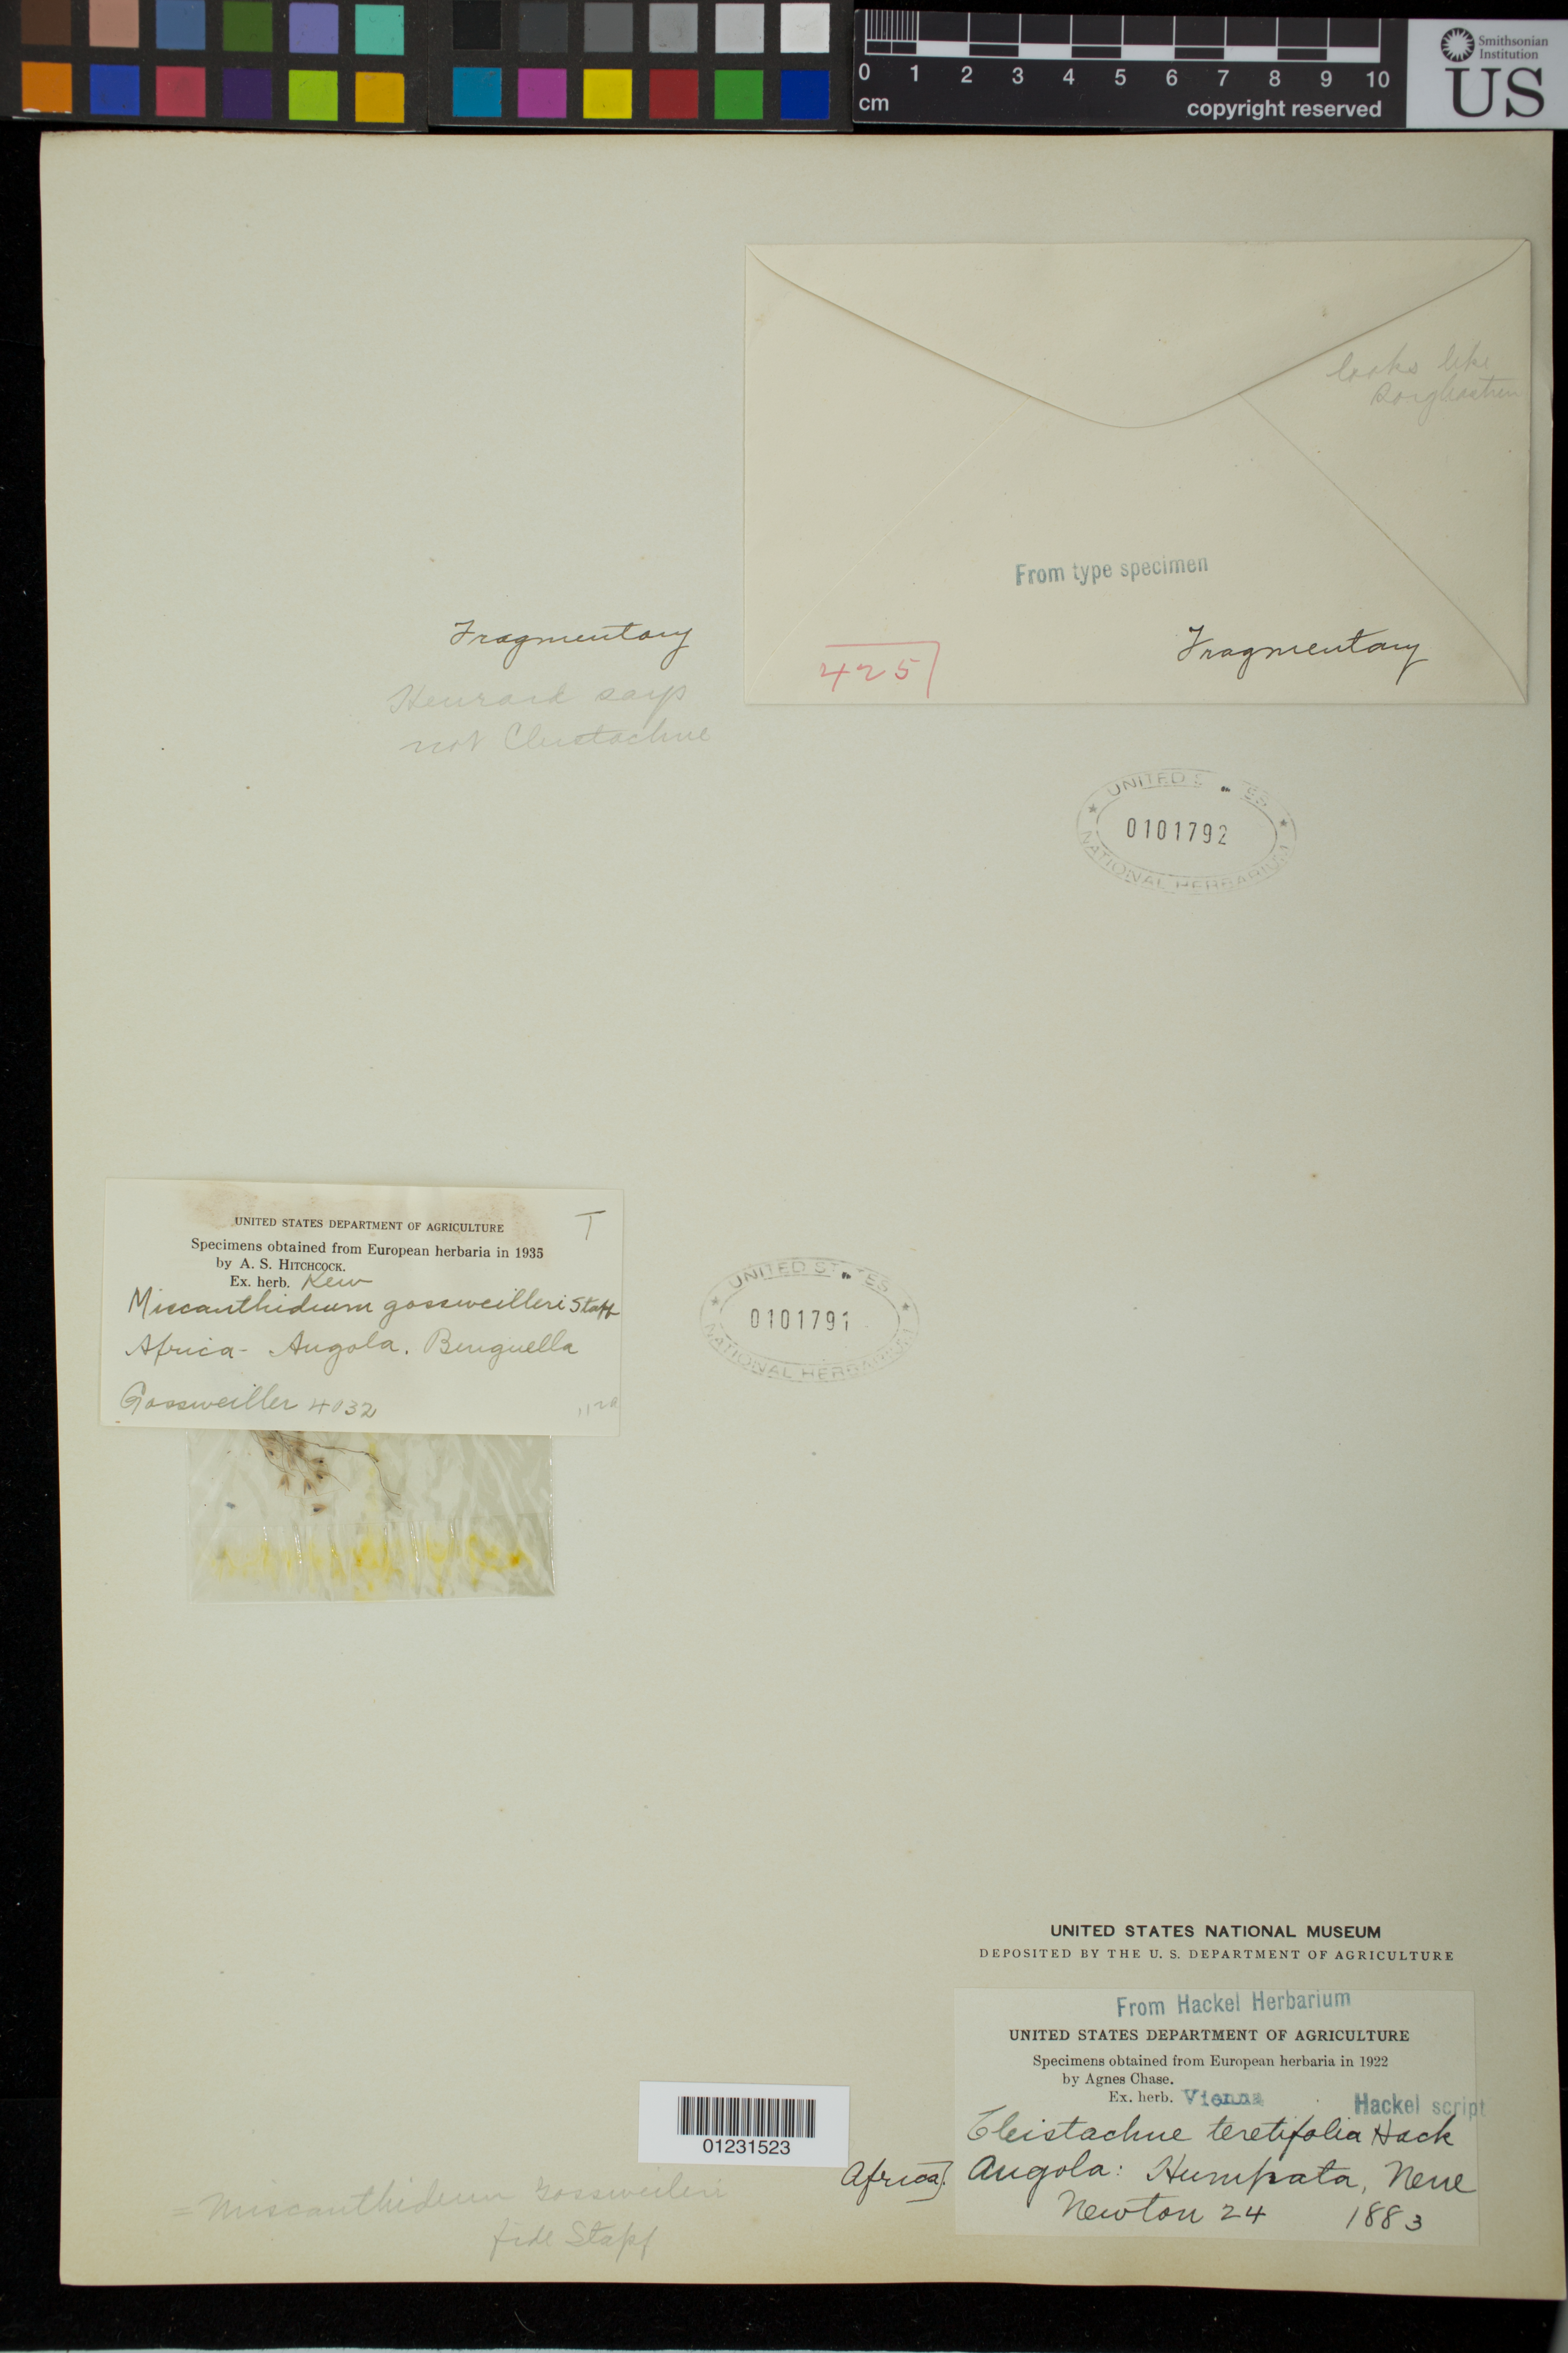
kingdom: Plantae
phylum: Tracheophyta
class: Liliopsida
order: Poales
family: Poaceae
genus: Cleistachne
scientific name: Cleistachne teretifolia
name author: Hack.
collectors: J. Gossweiler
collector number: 4032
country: Angola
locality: Benguella.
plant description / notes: Fragmentary material of specimen ex herb. Kew. This is not type mounted on the same sheet as type.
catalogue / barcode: US 101791